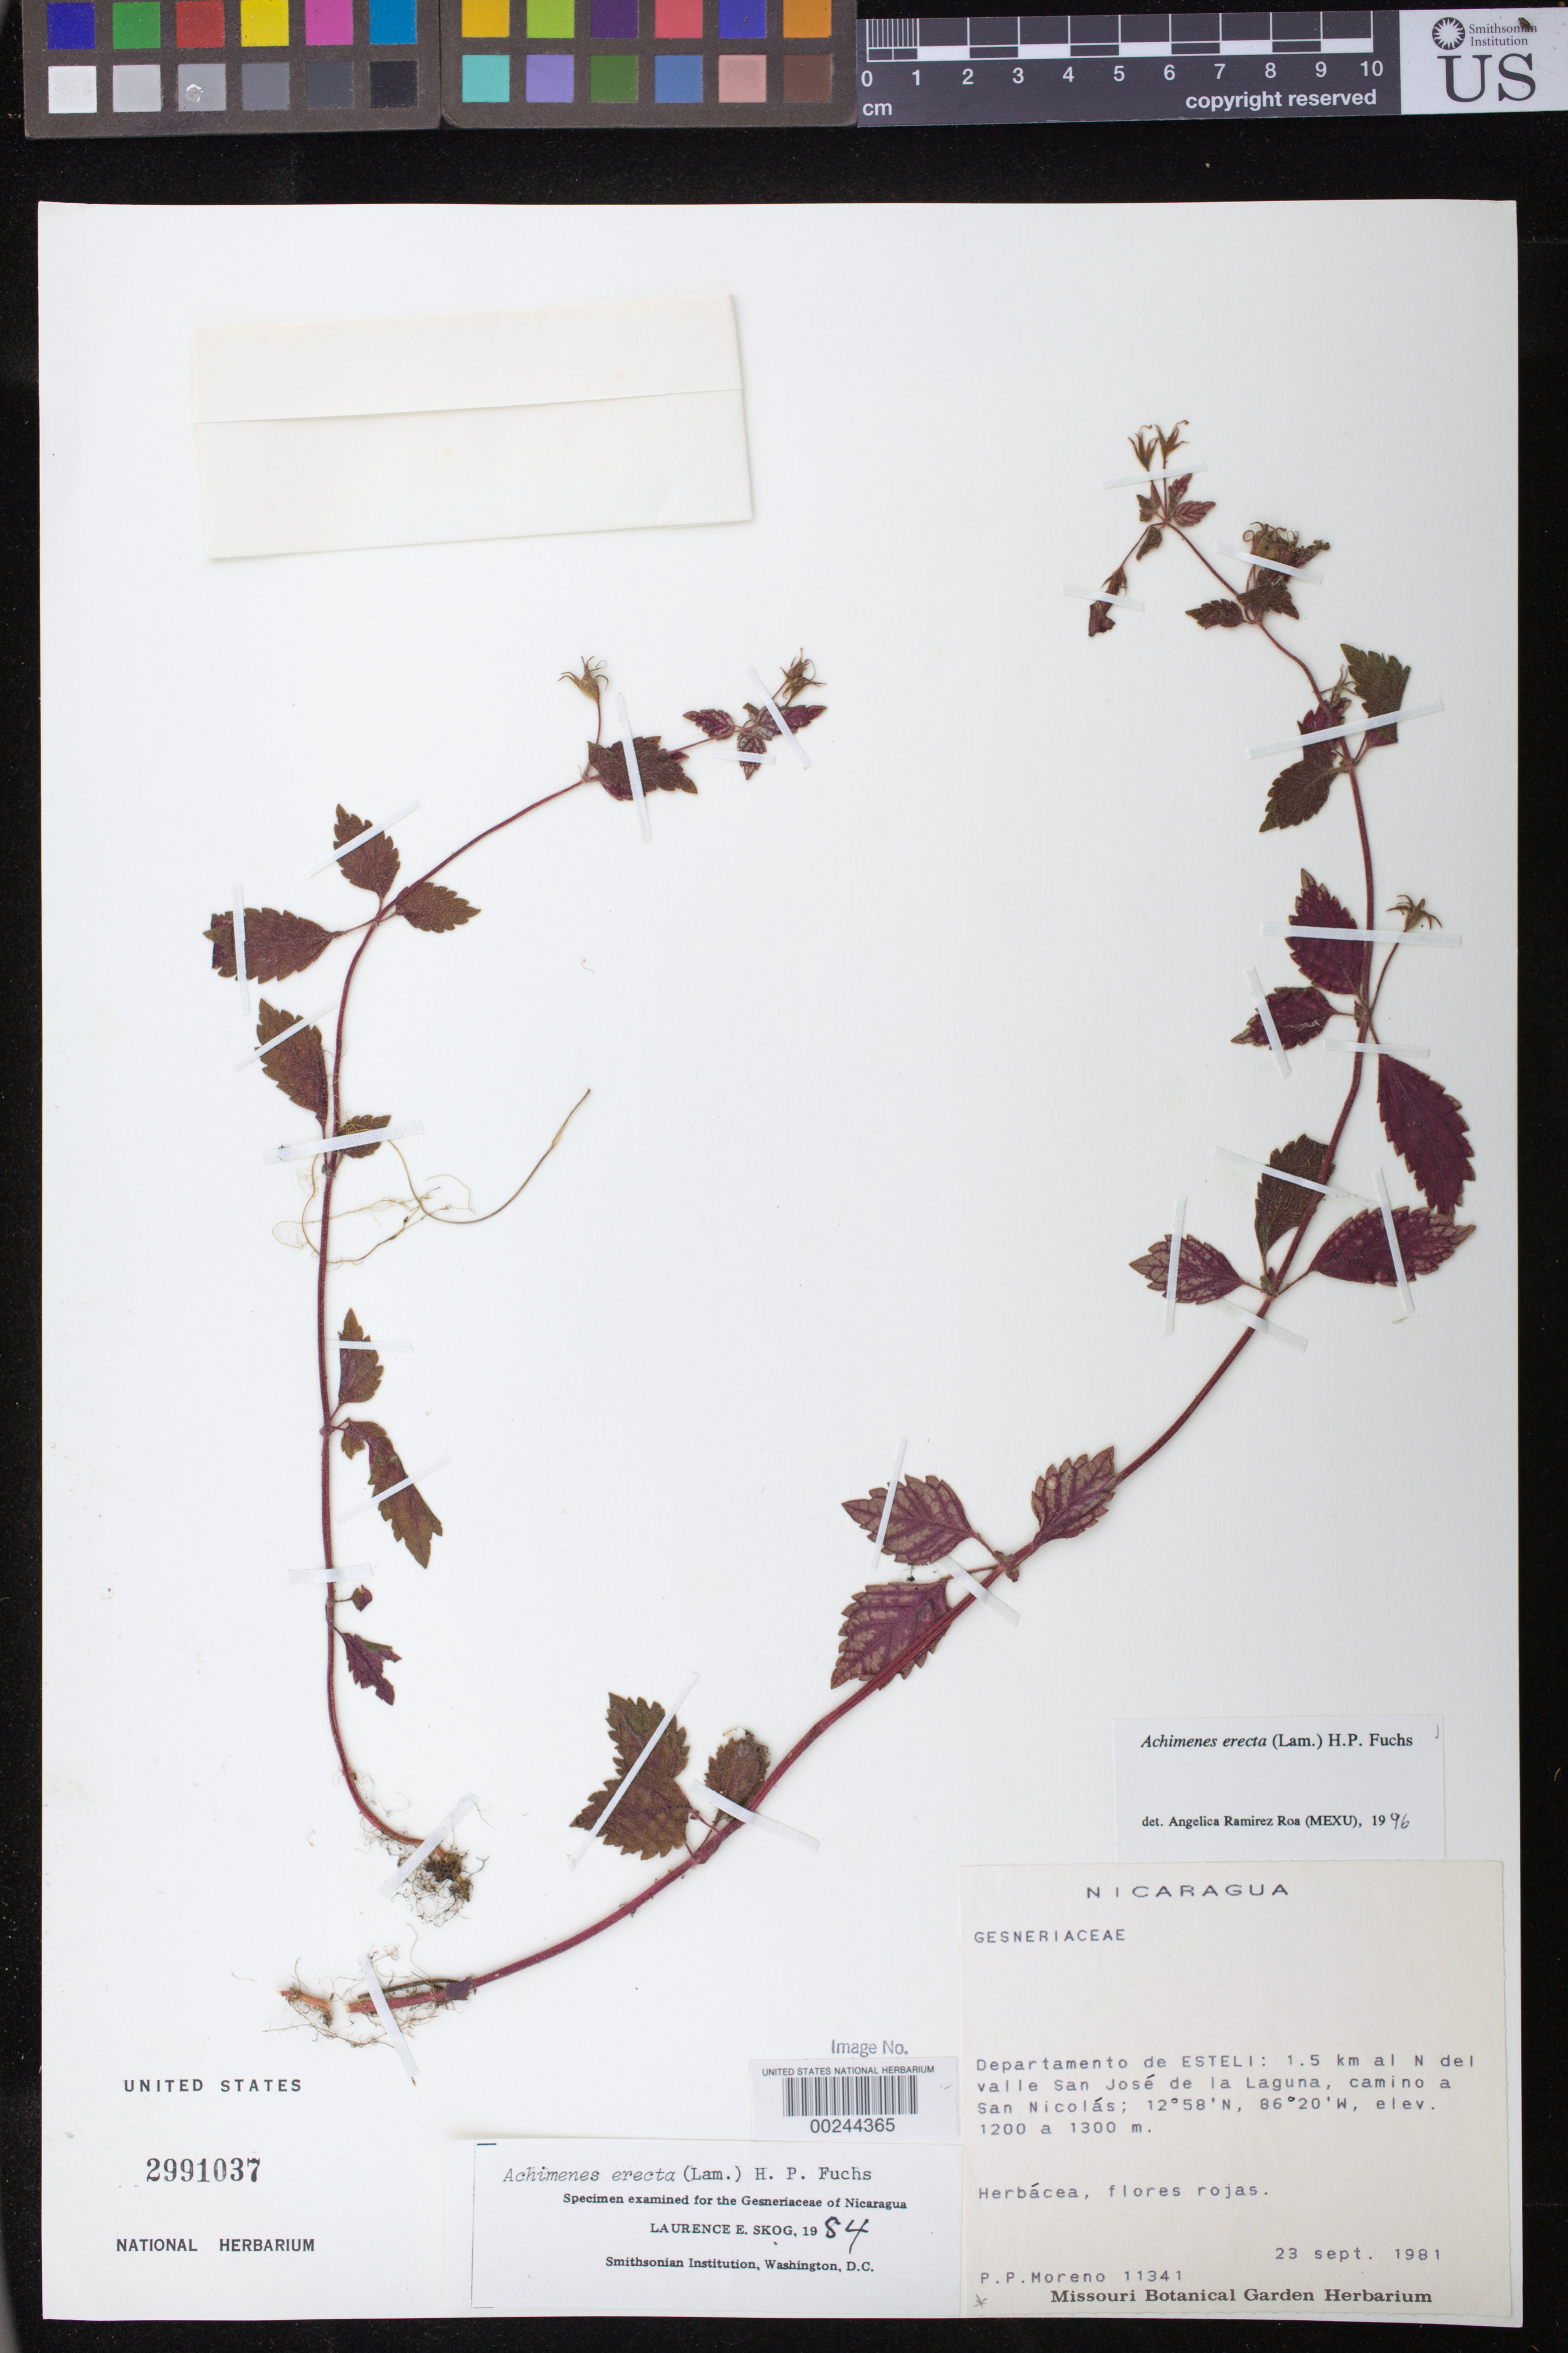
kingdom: Plantae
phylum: Tracheophyta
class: Magnoliopsida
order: Lamiales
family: Gesneriaceae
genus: Achimenes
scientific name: Achimenes erecta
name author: (Lam.) H.P. Fuchs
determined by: Skog, Laurence E.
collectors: P. Moreno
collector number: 11341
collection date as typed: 23 Sep 1981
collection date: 1981-09-23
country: Nicaragua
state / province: Esteli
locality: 1.5 km al N del valle San José de la Laguna, camino a San Nicolás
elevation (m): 1200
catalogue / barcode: US 2991037